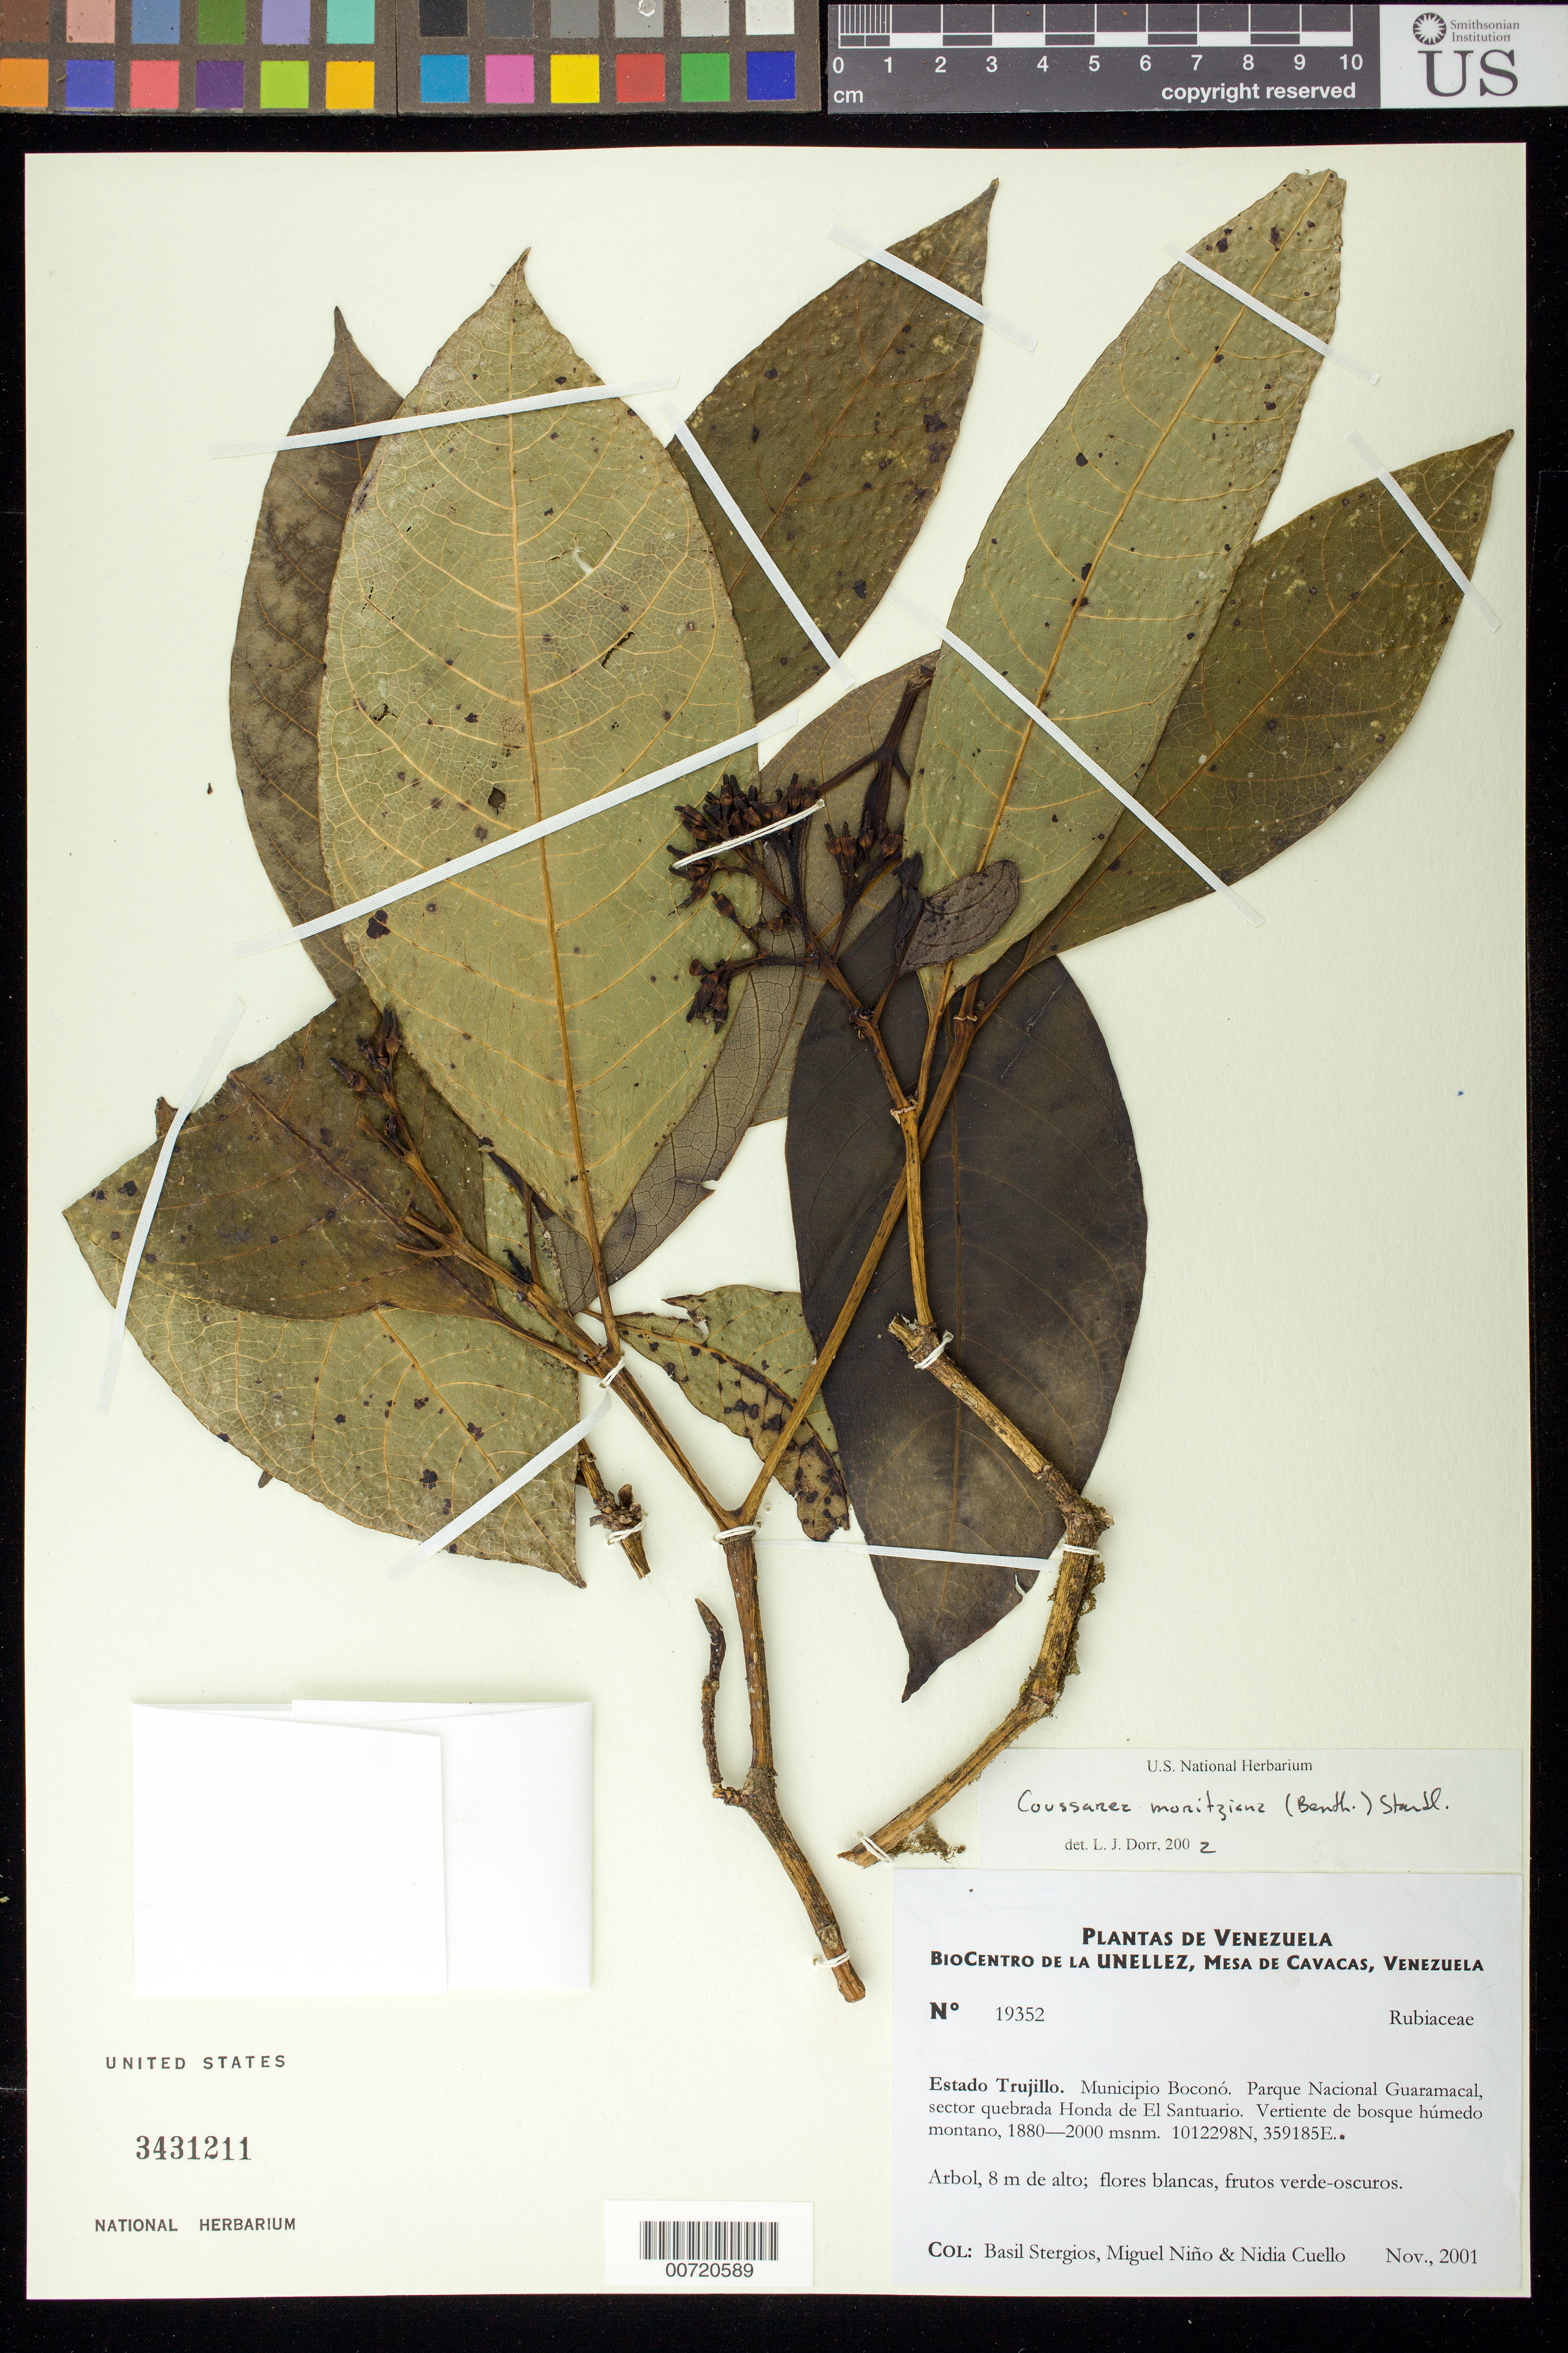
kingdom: Plantae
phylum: Tracheophyta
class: Magnoliopsida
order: Gentianales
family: Rubiaceae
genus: Coussarea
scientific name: Coussarea moritziana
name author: (Benth.) Standl.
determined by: Dorr, L. J., (BOT), Smithsonian Institution - National Museum of Natural History (UNITED STATES)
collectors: B. G. Stergios, S. M. Niño & N. L. Cuello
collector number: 19352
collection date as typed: Nov 2001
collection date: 2001-11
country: Venezuela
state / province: Trujillo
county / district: Boconó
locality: Parque Nacional Guaramacal. Sector quebrada Honda de El Santuario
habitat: Vertiente de bosque húmedo montano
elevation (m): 1880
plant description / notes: PORT, US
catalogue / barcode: US 3431211